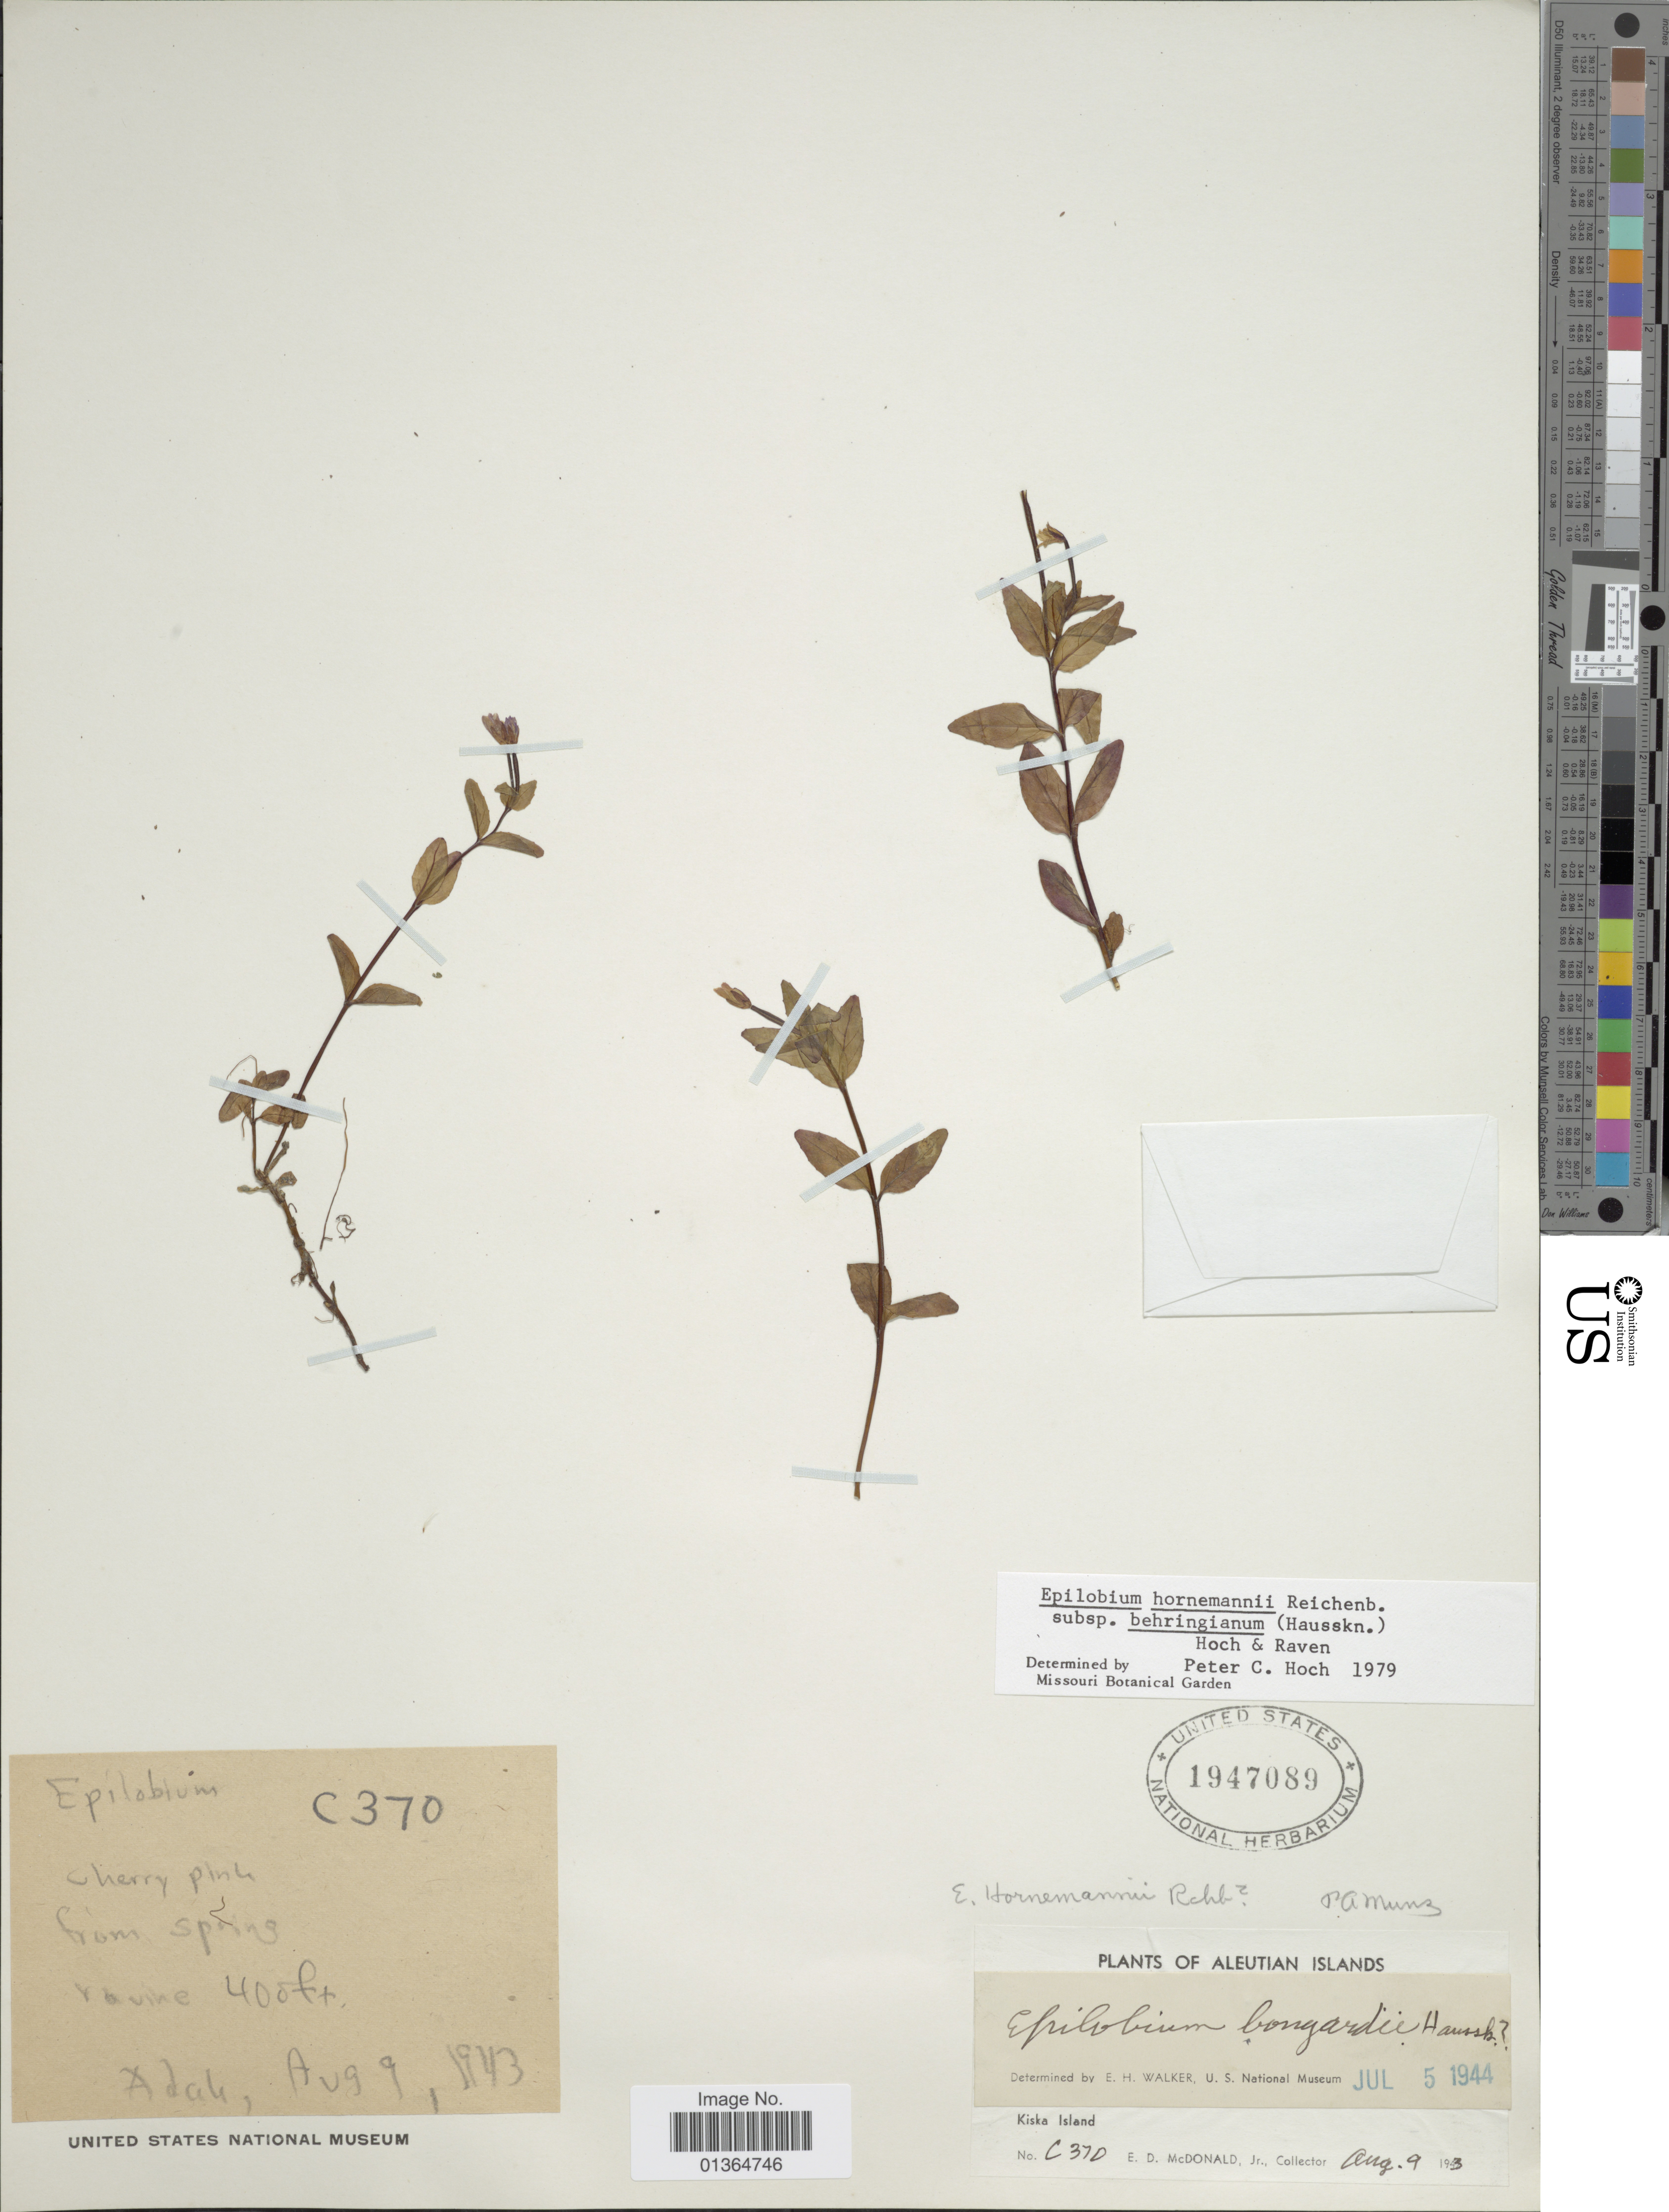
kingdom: Plantae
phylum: Tracheophyta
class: Magnoliopsida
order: Myrtales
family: Onagraceae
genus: Epilobium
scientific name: Epilobium hornemannii subsp. behringianum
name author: (Hausskn.) Hoch & P.H. Raven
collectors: E. D. McDonald Jr.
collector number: C370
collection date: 1943-08-09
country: United States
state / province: Alaska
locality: Aleutian Islands. Kiska Island.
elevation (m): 122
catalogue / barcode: US 1947089